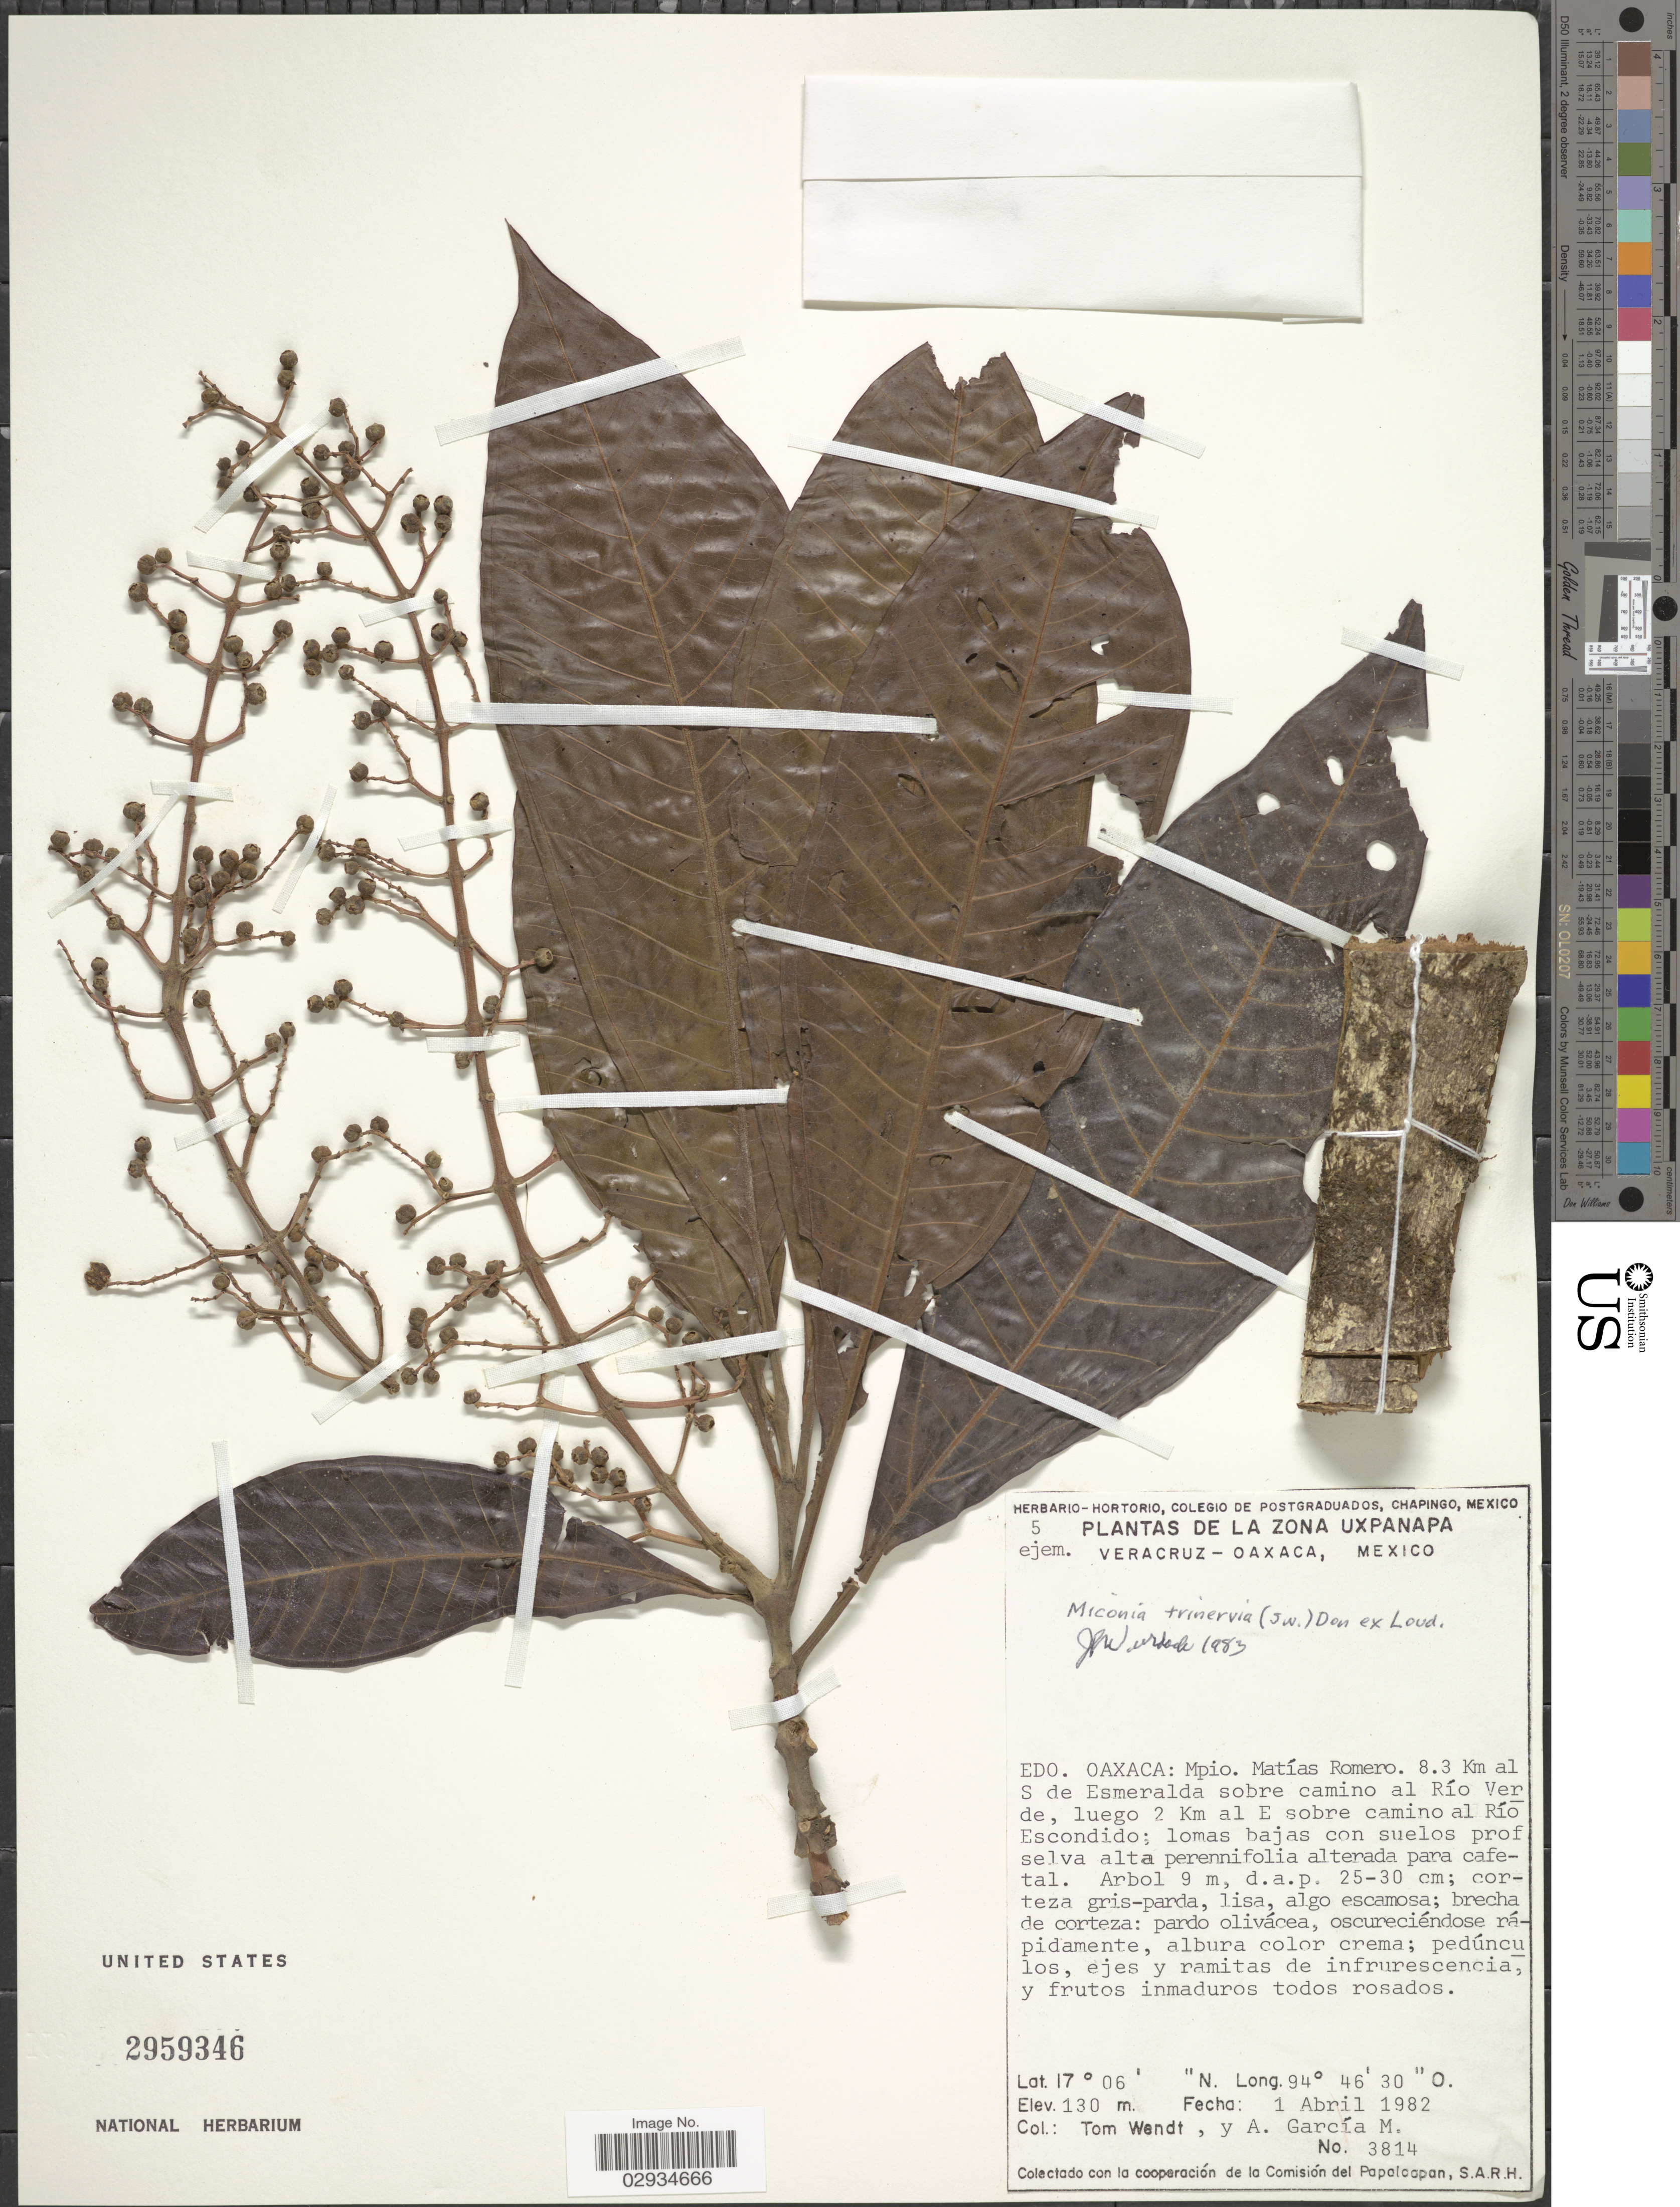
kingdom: Plantae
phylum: Tracheophyta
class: Magnoliopsida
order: Myrtales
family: Melastomataceae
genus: Miconia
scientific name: Miconia trinervia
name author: (Sw.) D. Don ex Loudon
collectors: T. L. Wendt & A. García M.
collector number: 3814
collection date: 1982-04-01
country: Mexico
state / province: Oaxaca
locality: La Zona Uxpanapa. Mpio. Matías Romero. 8.3 Km al S de Esmeralda sobre camino alRío Verde, luego 2 Km al E sobre camino al Río Escondido.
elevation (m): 130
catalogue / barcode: US 2959346